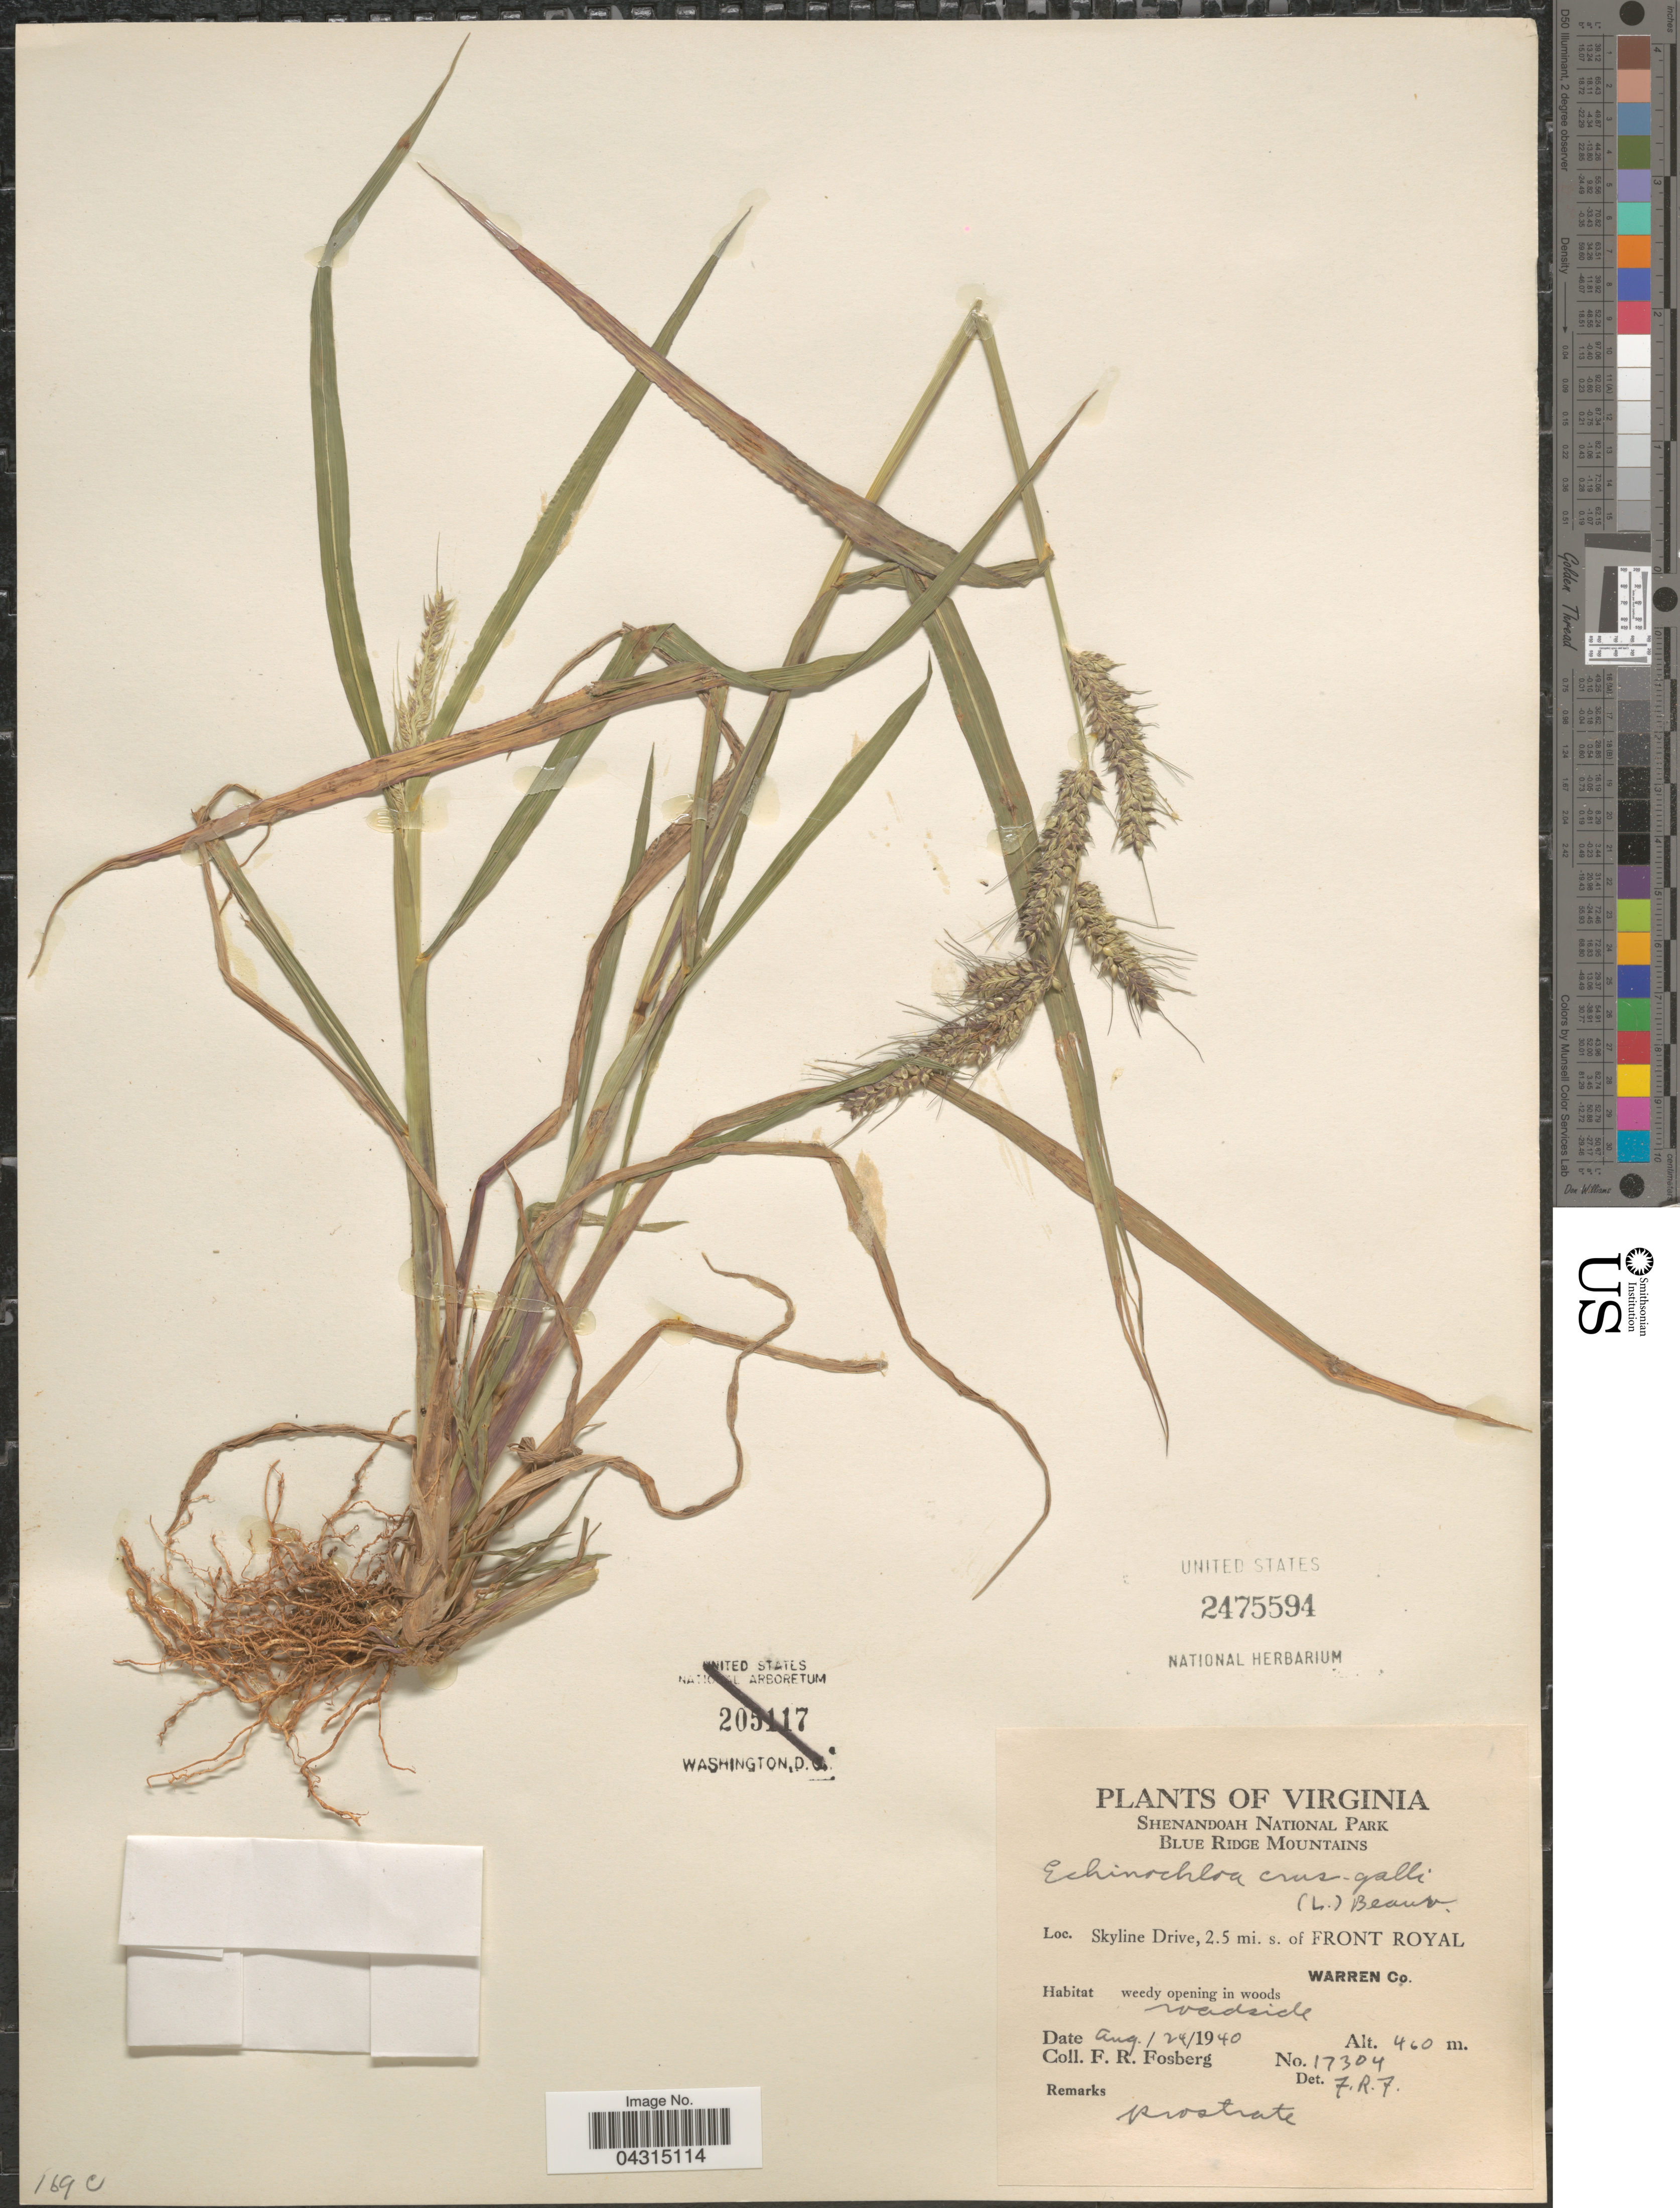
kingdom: Plantae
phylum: Tracheophyta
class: Liliopsida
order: Poales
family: Poaceae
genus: Echinochloa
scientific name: Echinochloa crus-galli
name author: (L.) P. Beauv.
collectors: F. R. Fosberg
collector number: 17304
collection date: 1940-08-24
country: United States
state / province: Virginia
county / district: Warren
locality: Shenandoah National Park. Blue Ridge Mountains. Skyline Drive, 2.5 mi. s. of Front Royal. Warren Co.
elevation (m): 460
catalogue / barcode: US 2475594